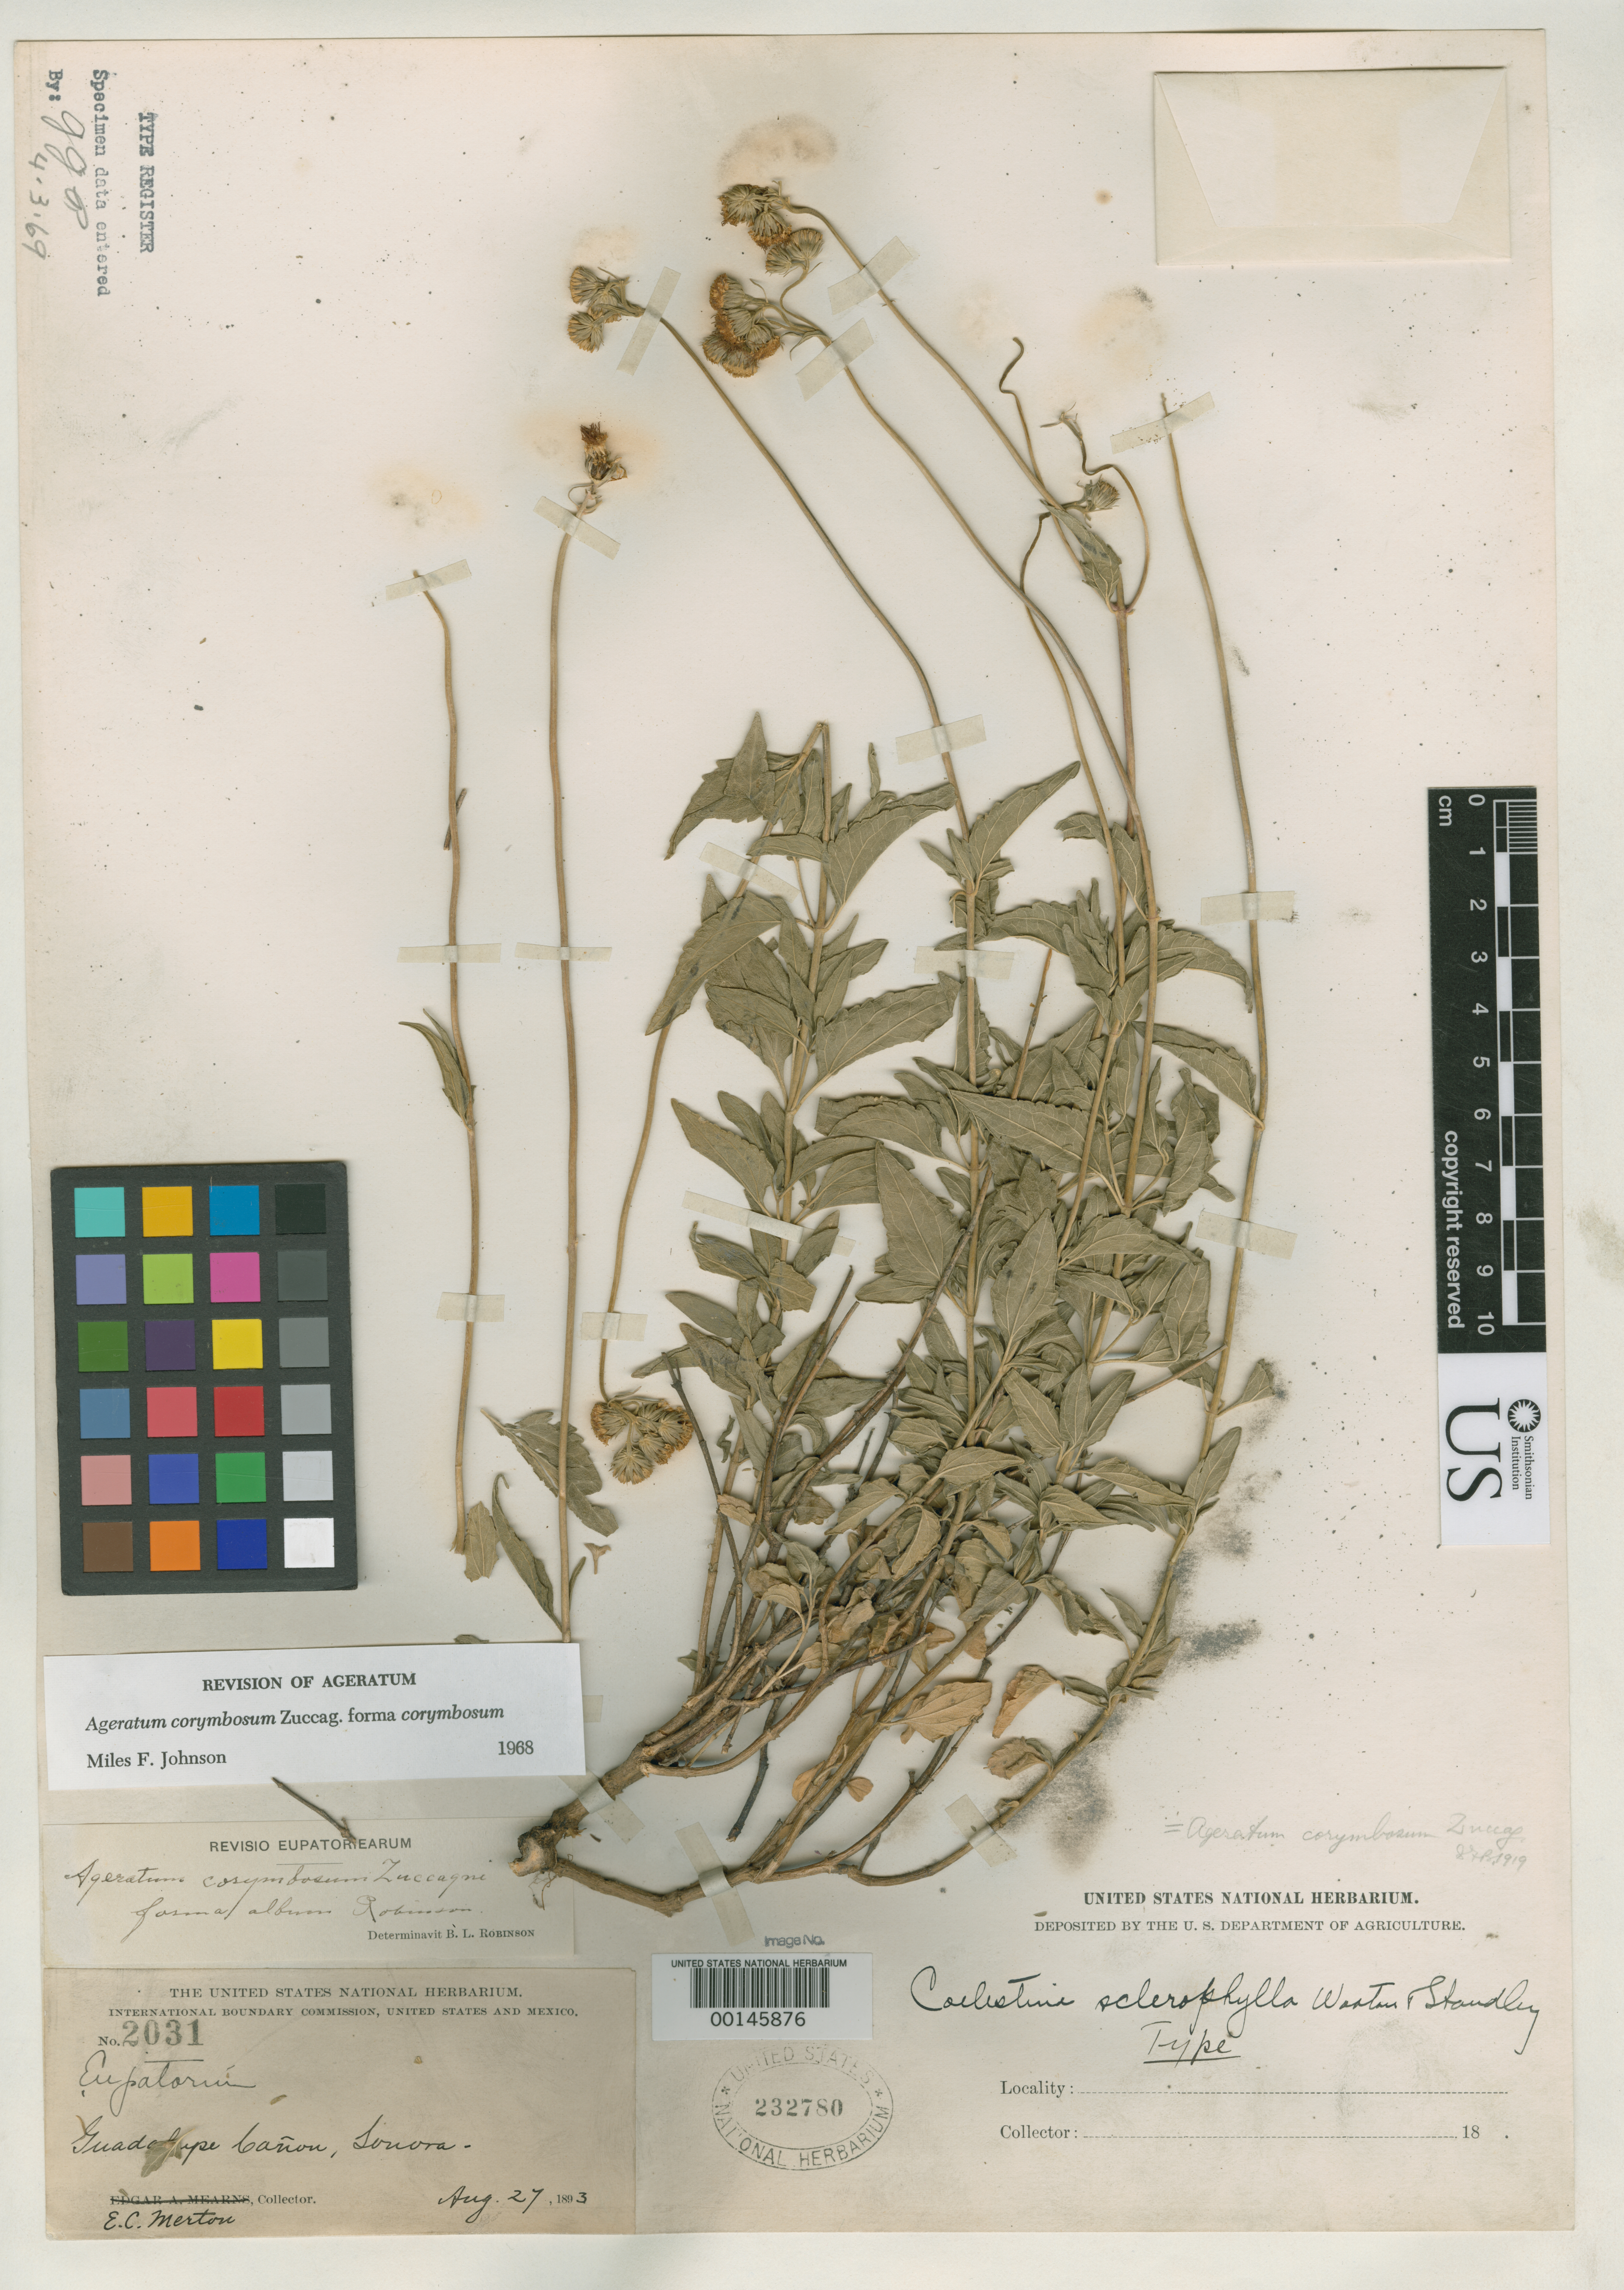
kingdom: Plantae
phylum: Tracheophyta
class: Magnoliopsida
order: Asterales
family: Asteraceae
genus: Coelestina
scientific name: Coelestina sclerophylla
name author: Wooton & Standl.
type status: Holotype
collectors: E. Merton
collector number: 2031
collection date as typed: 27 Aug 1893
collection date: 1893-08-27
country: Mexico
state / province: Sonora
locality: Guadalupe Canyon.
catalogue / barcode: US 232780